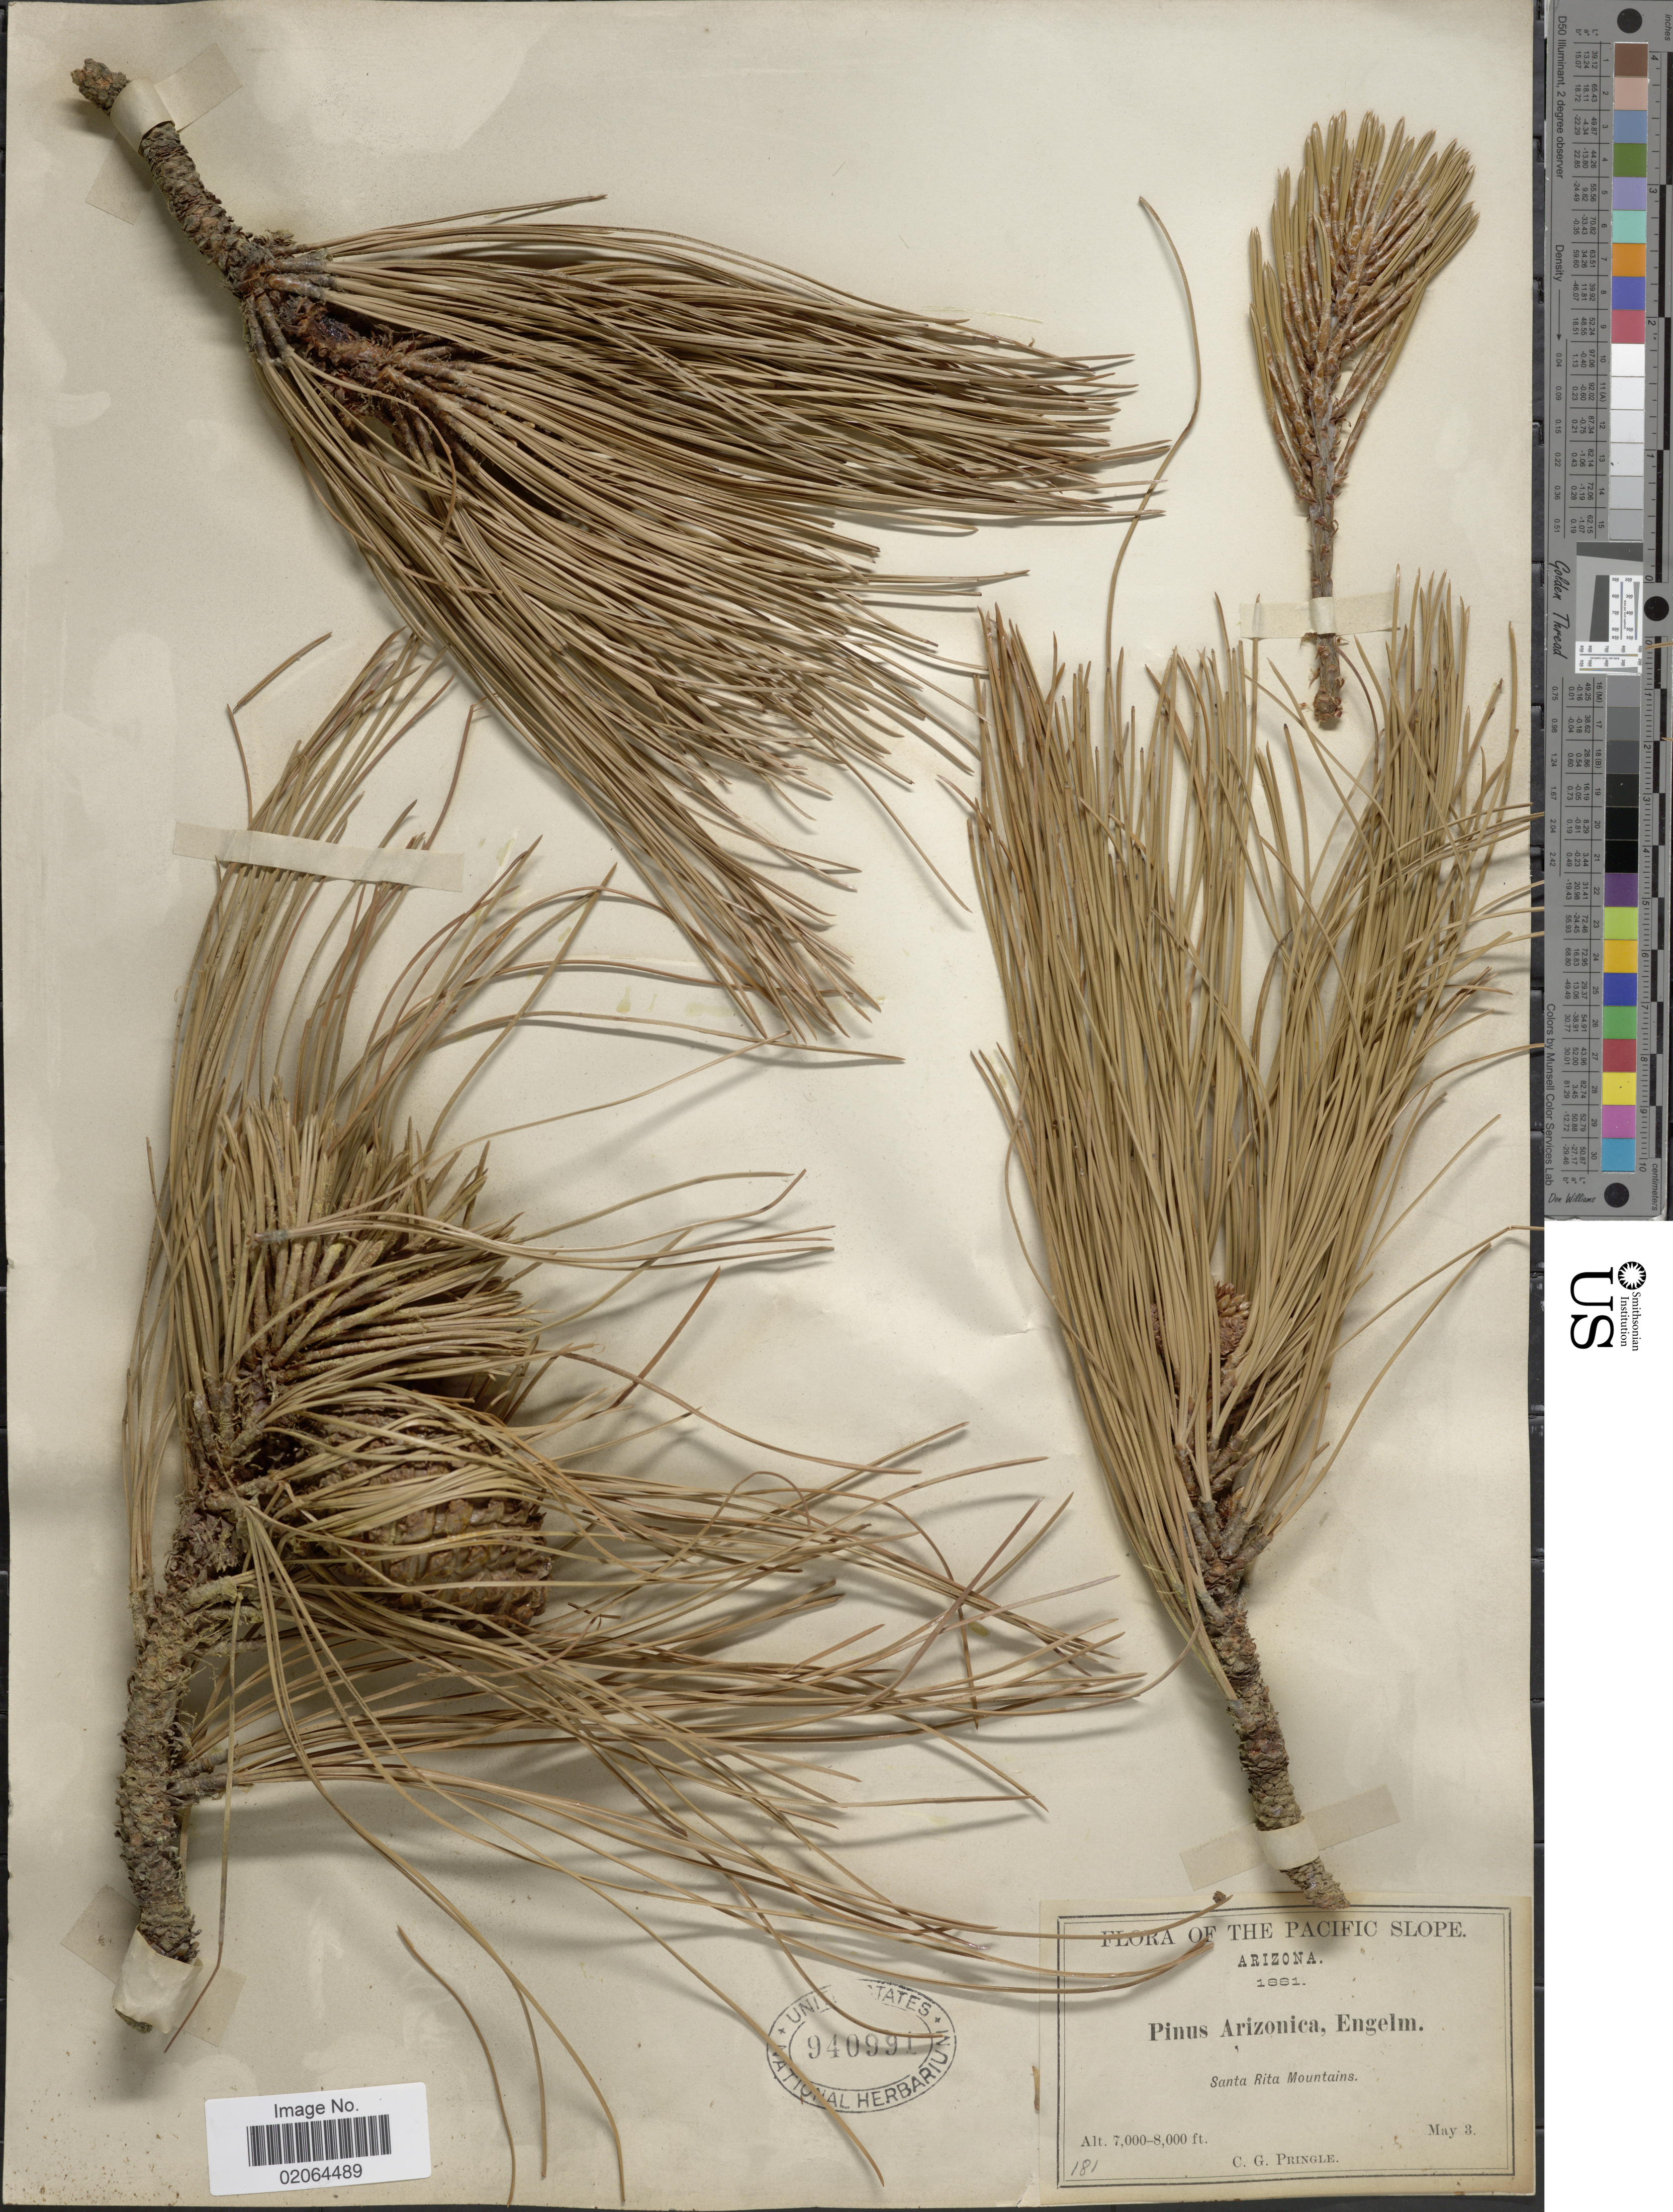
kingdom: Plantae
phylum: Tracheophyta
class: Pinopsida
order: Pinales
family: Pinaceae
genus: Pinus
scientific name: Pinus ponderosa var. arizonica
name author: (Engelm.) Shaw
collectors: C. G. Pringle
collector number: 181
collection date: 1881-05-03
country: United States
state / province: Arizona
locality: Pacific Slope. Santa Rita Mountains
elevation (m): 2134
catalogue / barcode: US 940991